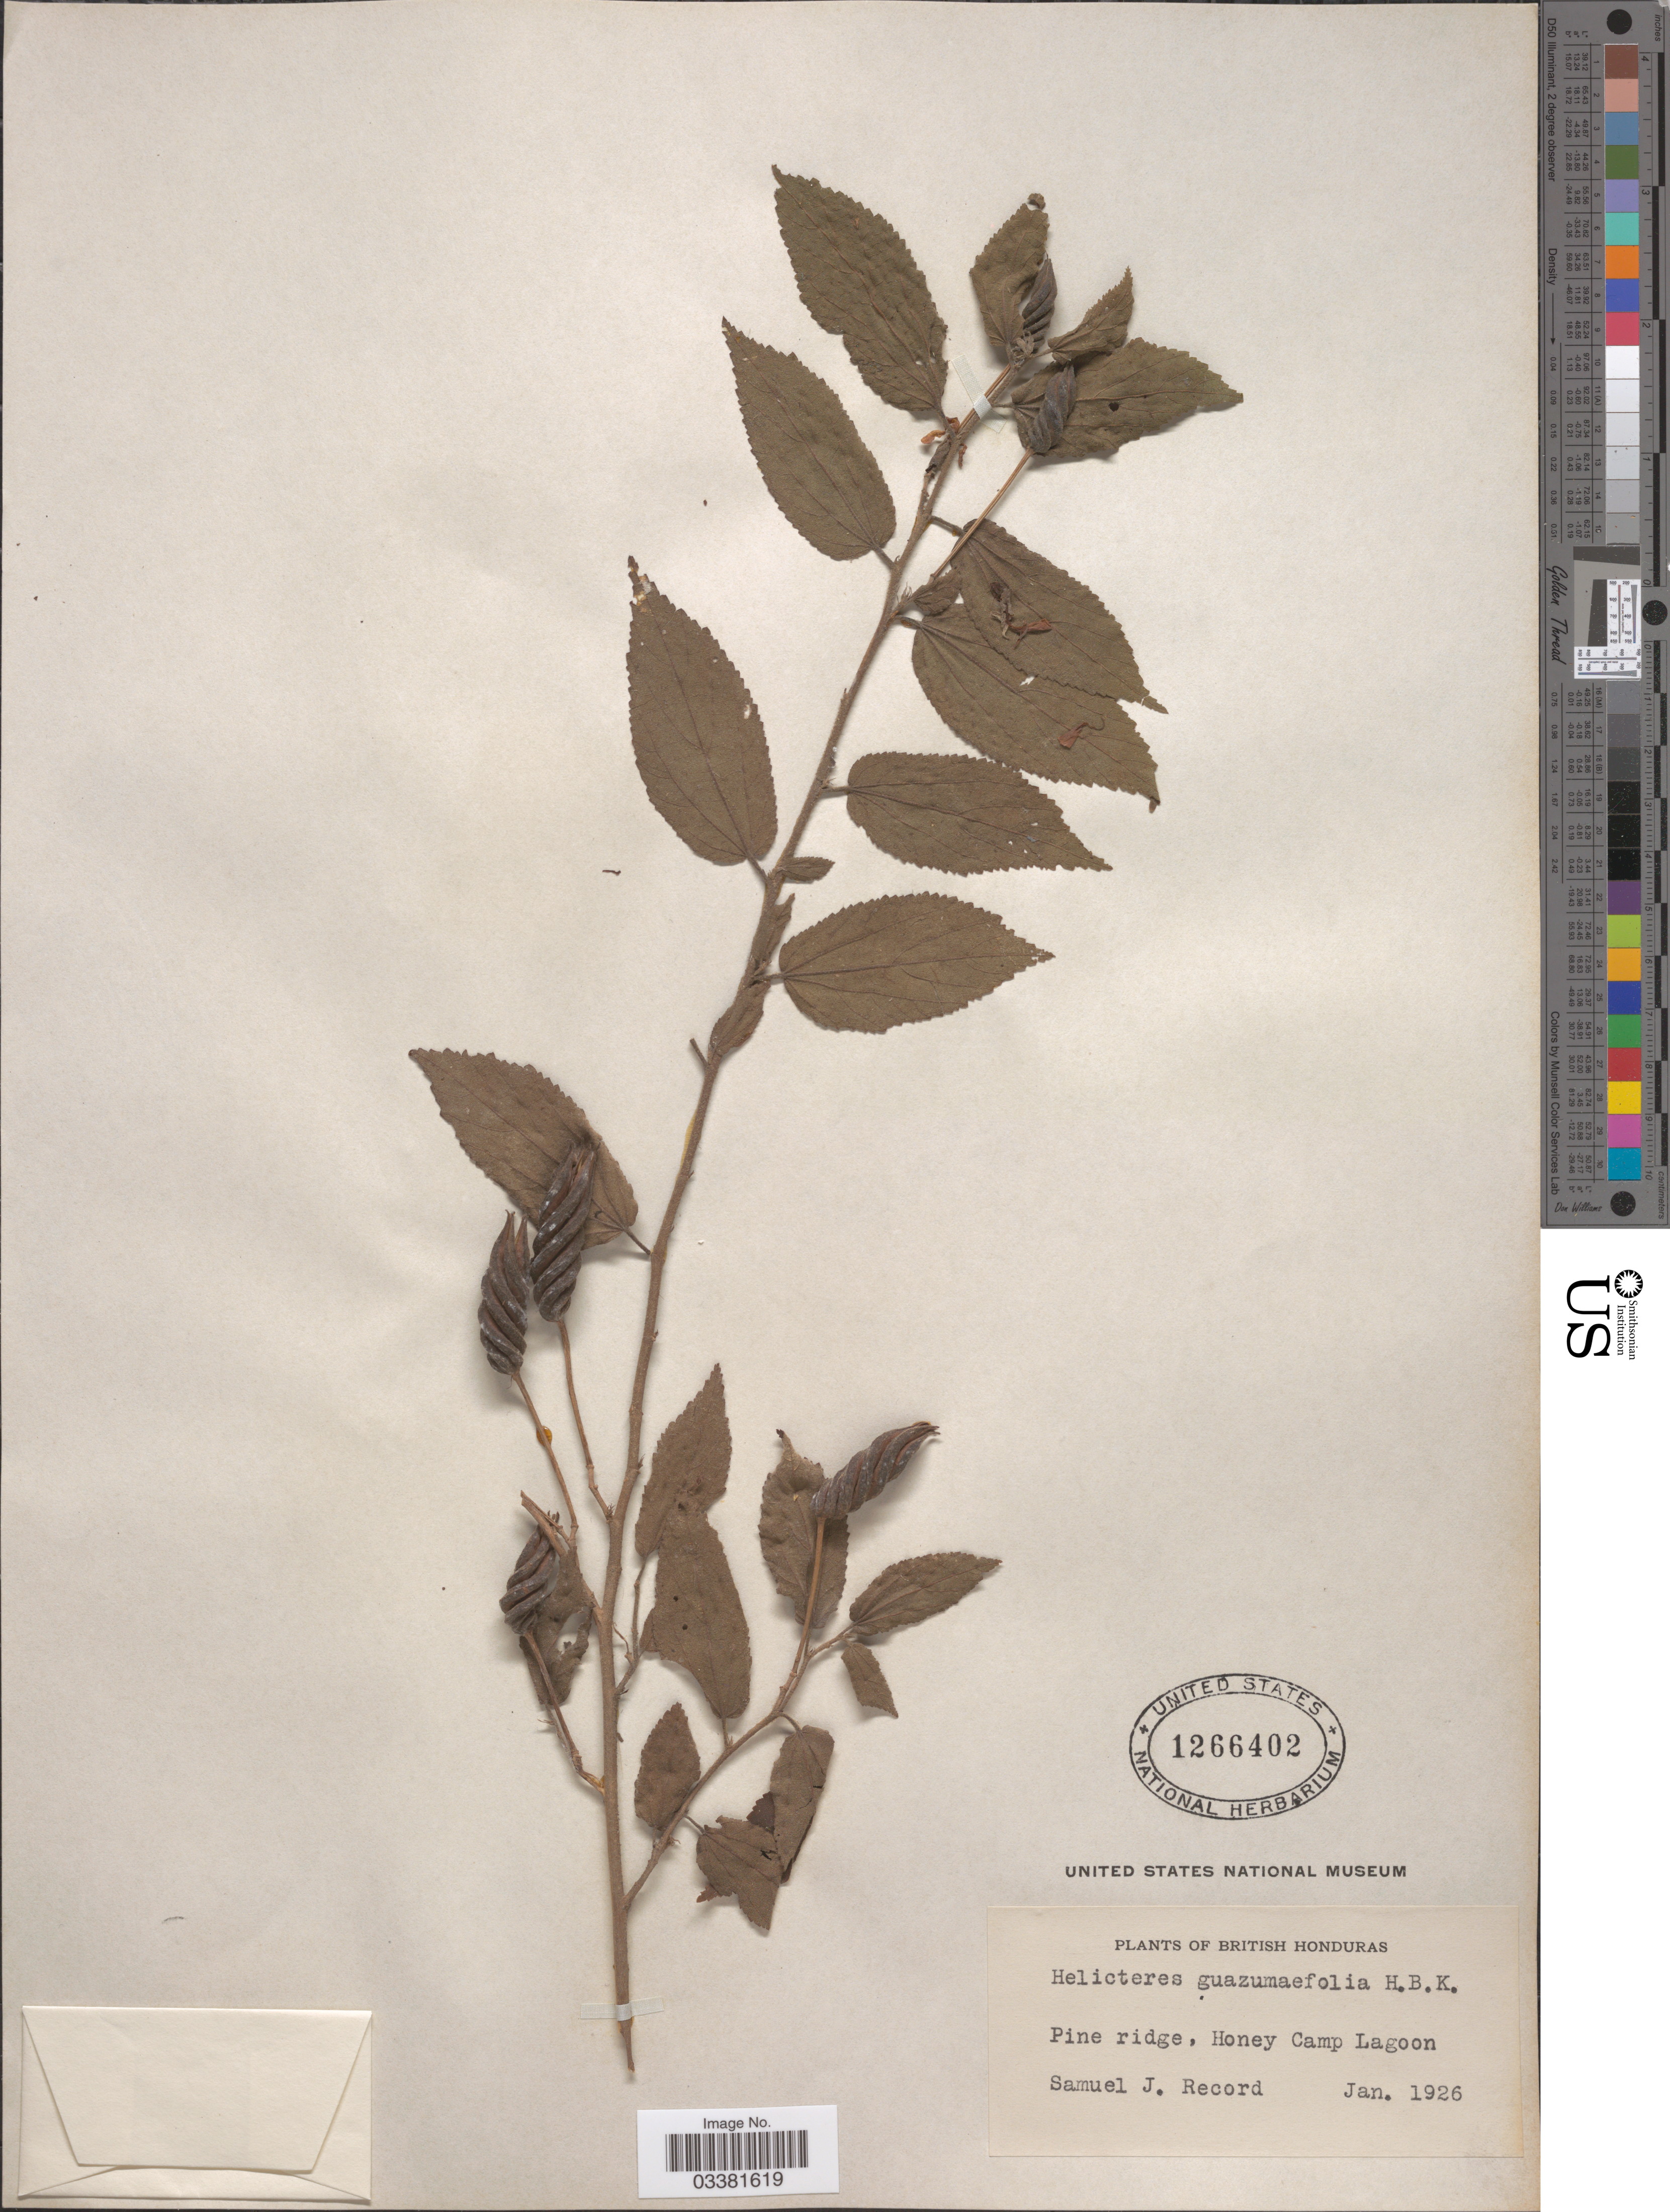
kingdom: Plantae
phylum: Tracheophyta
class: Magnoliopsida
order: Malvales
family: Malvaceae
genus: Helicteres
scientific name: Helicteres guazumifolia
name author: Kunth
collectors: S. J. Record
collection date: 1926-01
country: Belize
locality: British Honduras. Pine ridge, Honey Camp Lagoon.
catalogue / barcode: US 1266402